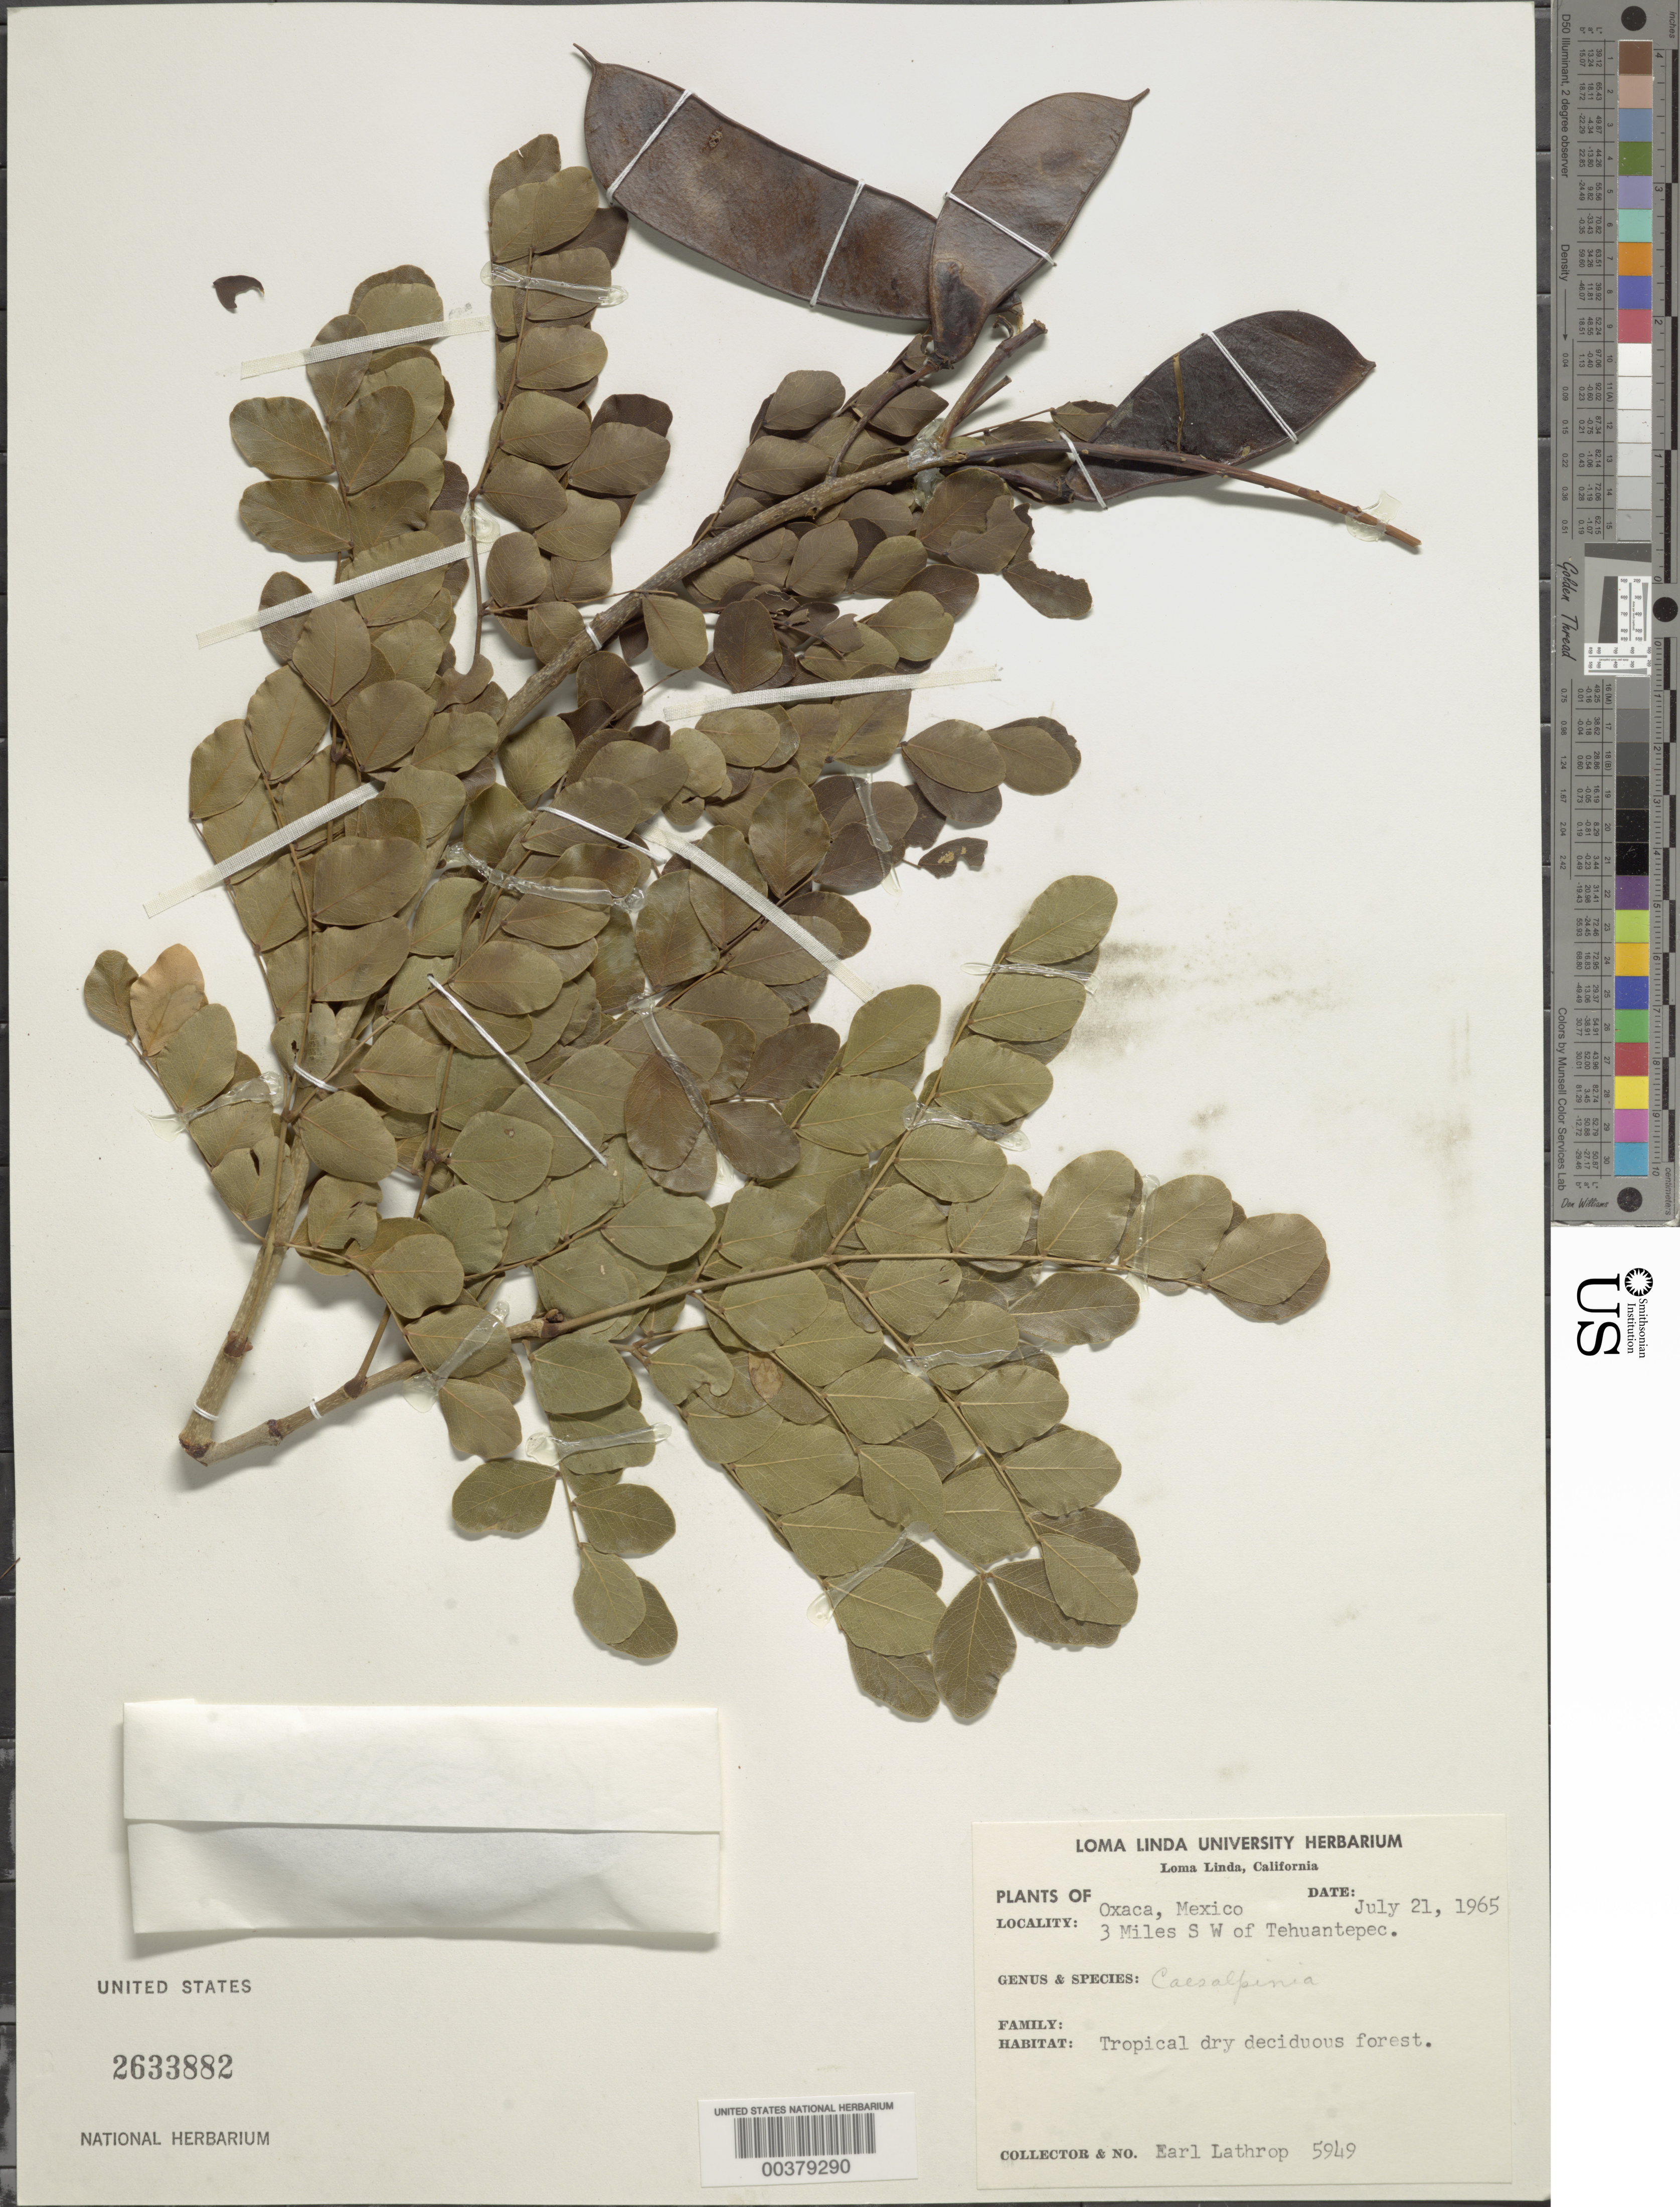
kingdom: Plantae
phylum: Tracheophyta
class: Magnoliopsida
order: Fabales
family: Fabaceae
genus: Caesalpinia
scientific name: Caesalpinia sp.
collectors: E. W. Lathrop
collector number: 5949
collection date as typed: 21 Jul 1965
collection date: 1965-07-21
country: Mexico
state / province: Oaxaca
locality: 3 mi SW of Tehuantepec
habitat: Tropical dry deciduous forest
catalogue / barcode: US 2633882